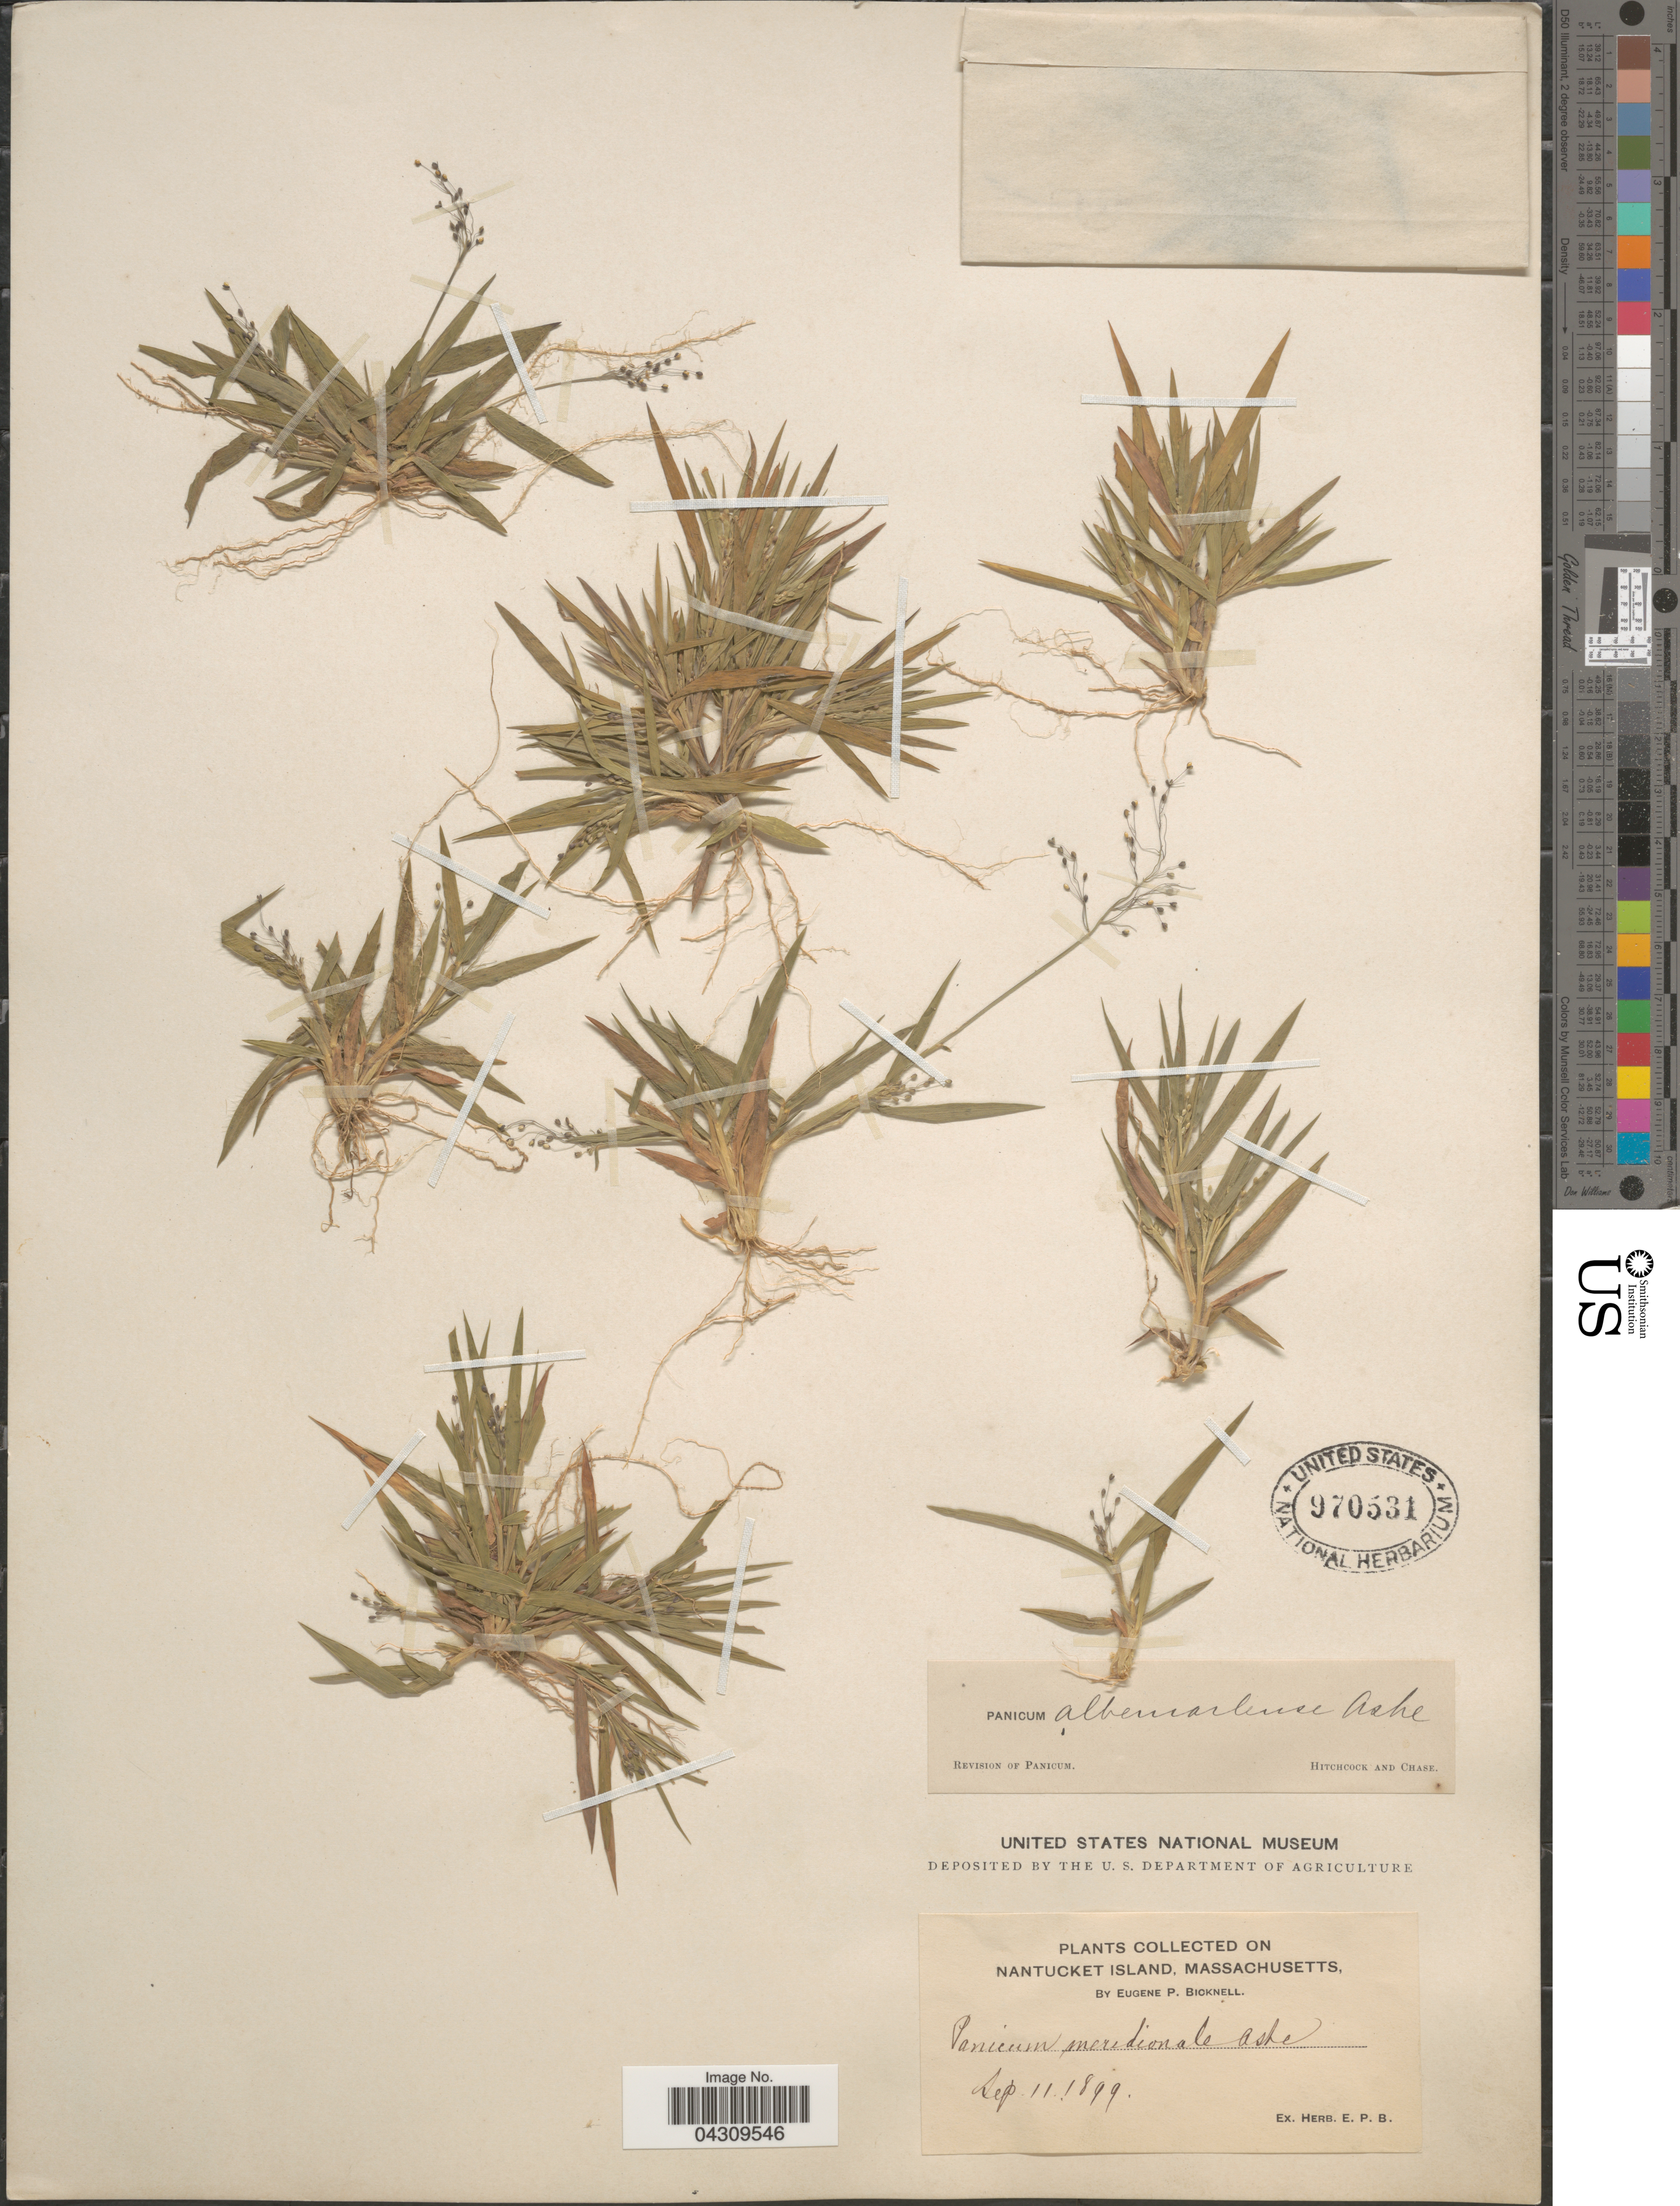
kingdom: Plantae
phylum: Tracheophyta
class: Liliopsida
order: Poales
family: Poaceae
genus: Dichanthelium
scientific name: Dichanthelium acuminatum var. acuminatum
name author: (Sw.) Gould & C.A. Clark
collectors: E. P. Bicknell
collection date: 1899-09-11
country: United States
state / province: Massachusetts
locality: Nantucket Island.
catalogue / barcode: US 970531